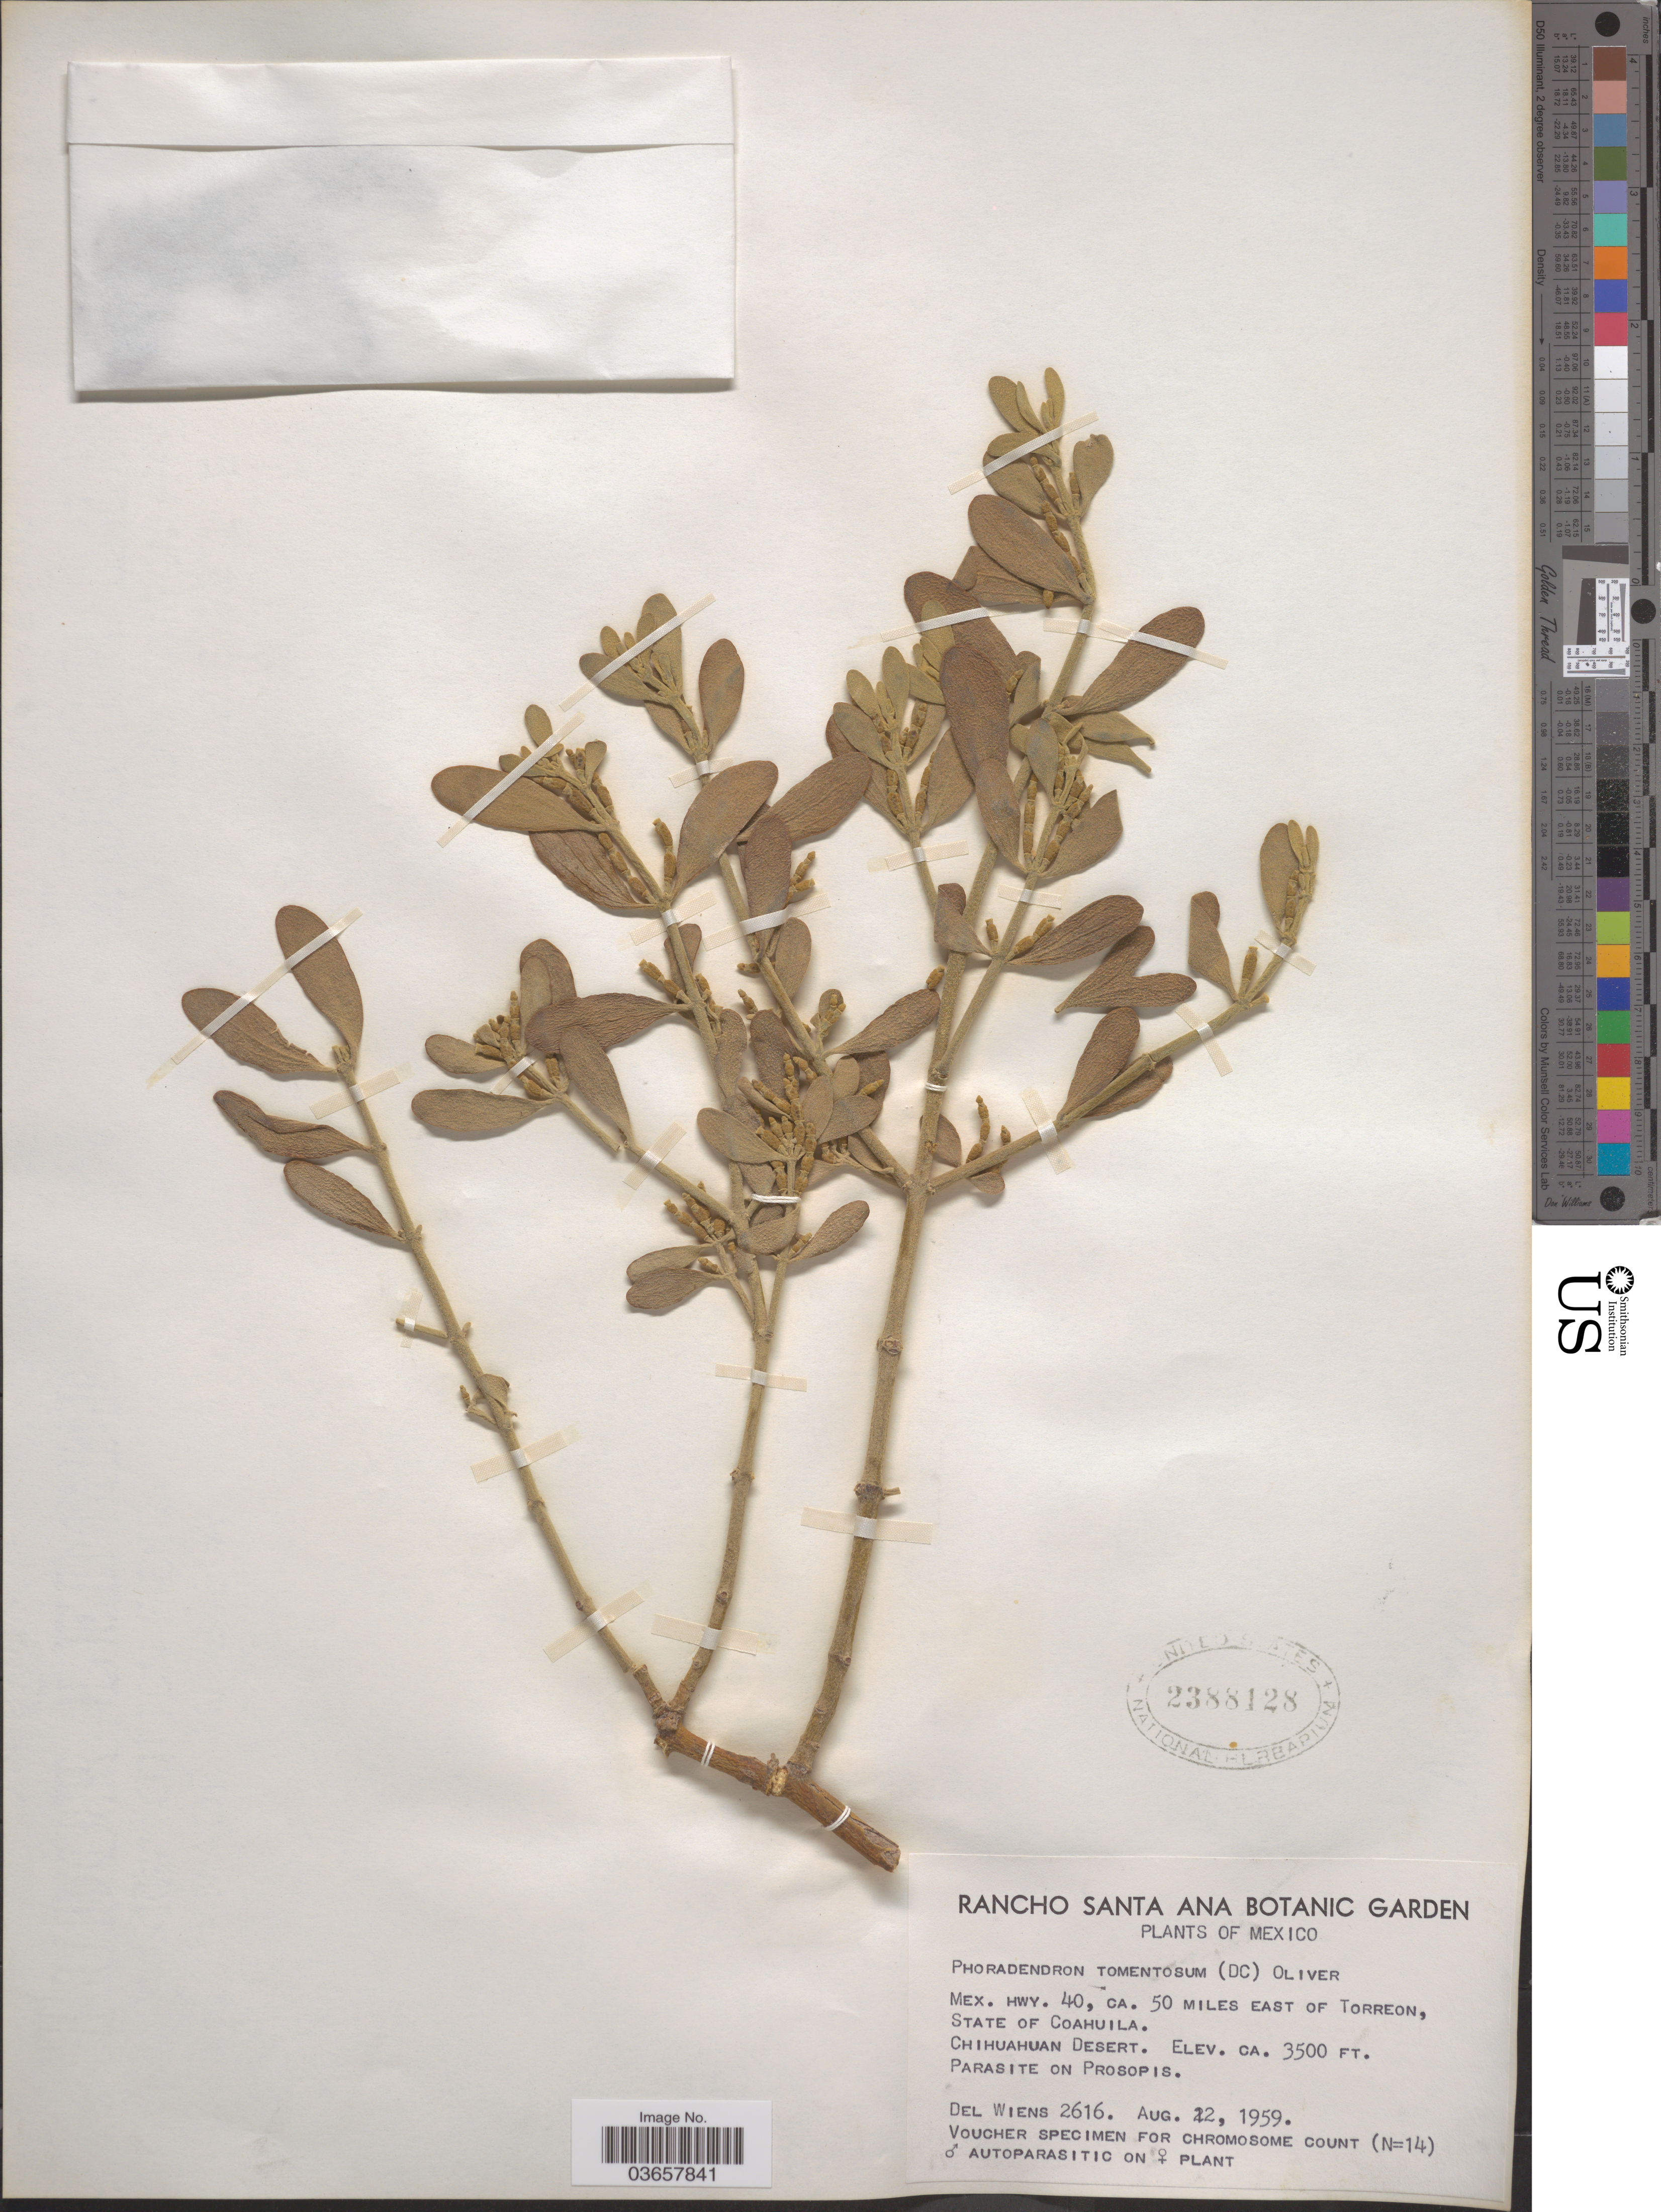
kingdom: Plantae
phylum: Tracheophyta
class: Magnoliopsida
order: Santalales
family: Viscaceae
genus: Phoradendron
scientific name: Phoradendron tomentosum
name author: DC.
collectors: D. Wiens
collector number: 2616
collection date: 1959-08-22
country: Mexico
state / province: Coahuila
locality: Mex. Hwy. 40, ca. 50 miles east of Torreon. Chihuahuan Desert.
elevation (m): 1067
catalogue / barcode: US 2388128